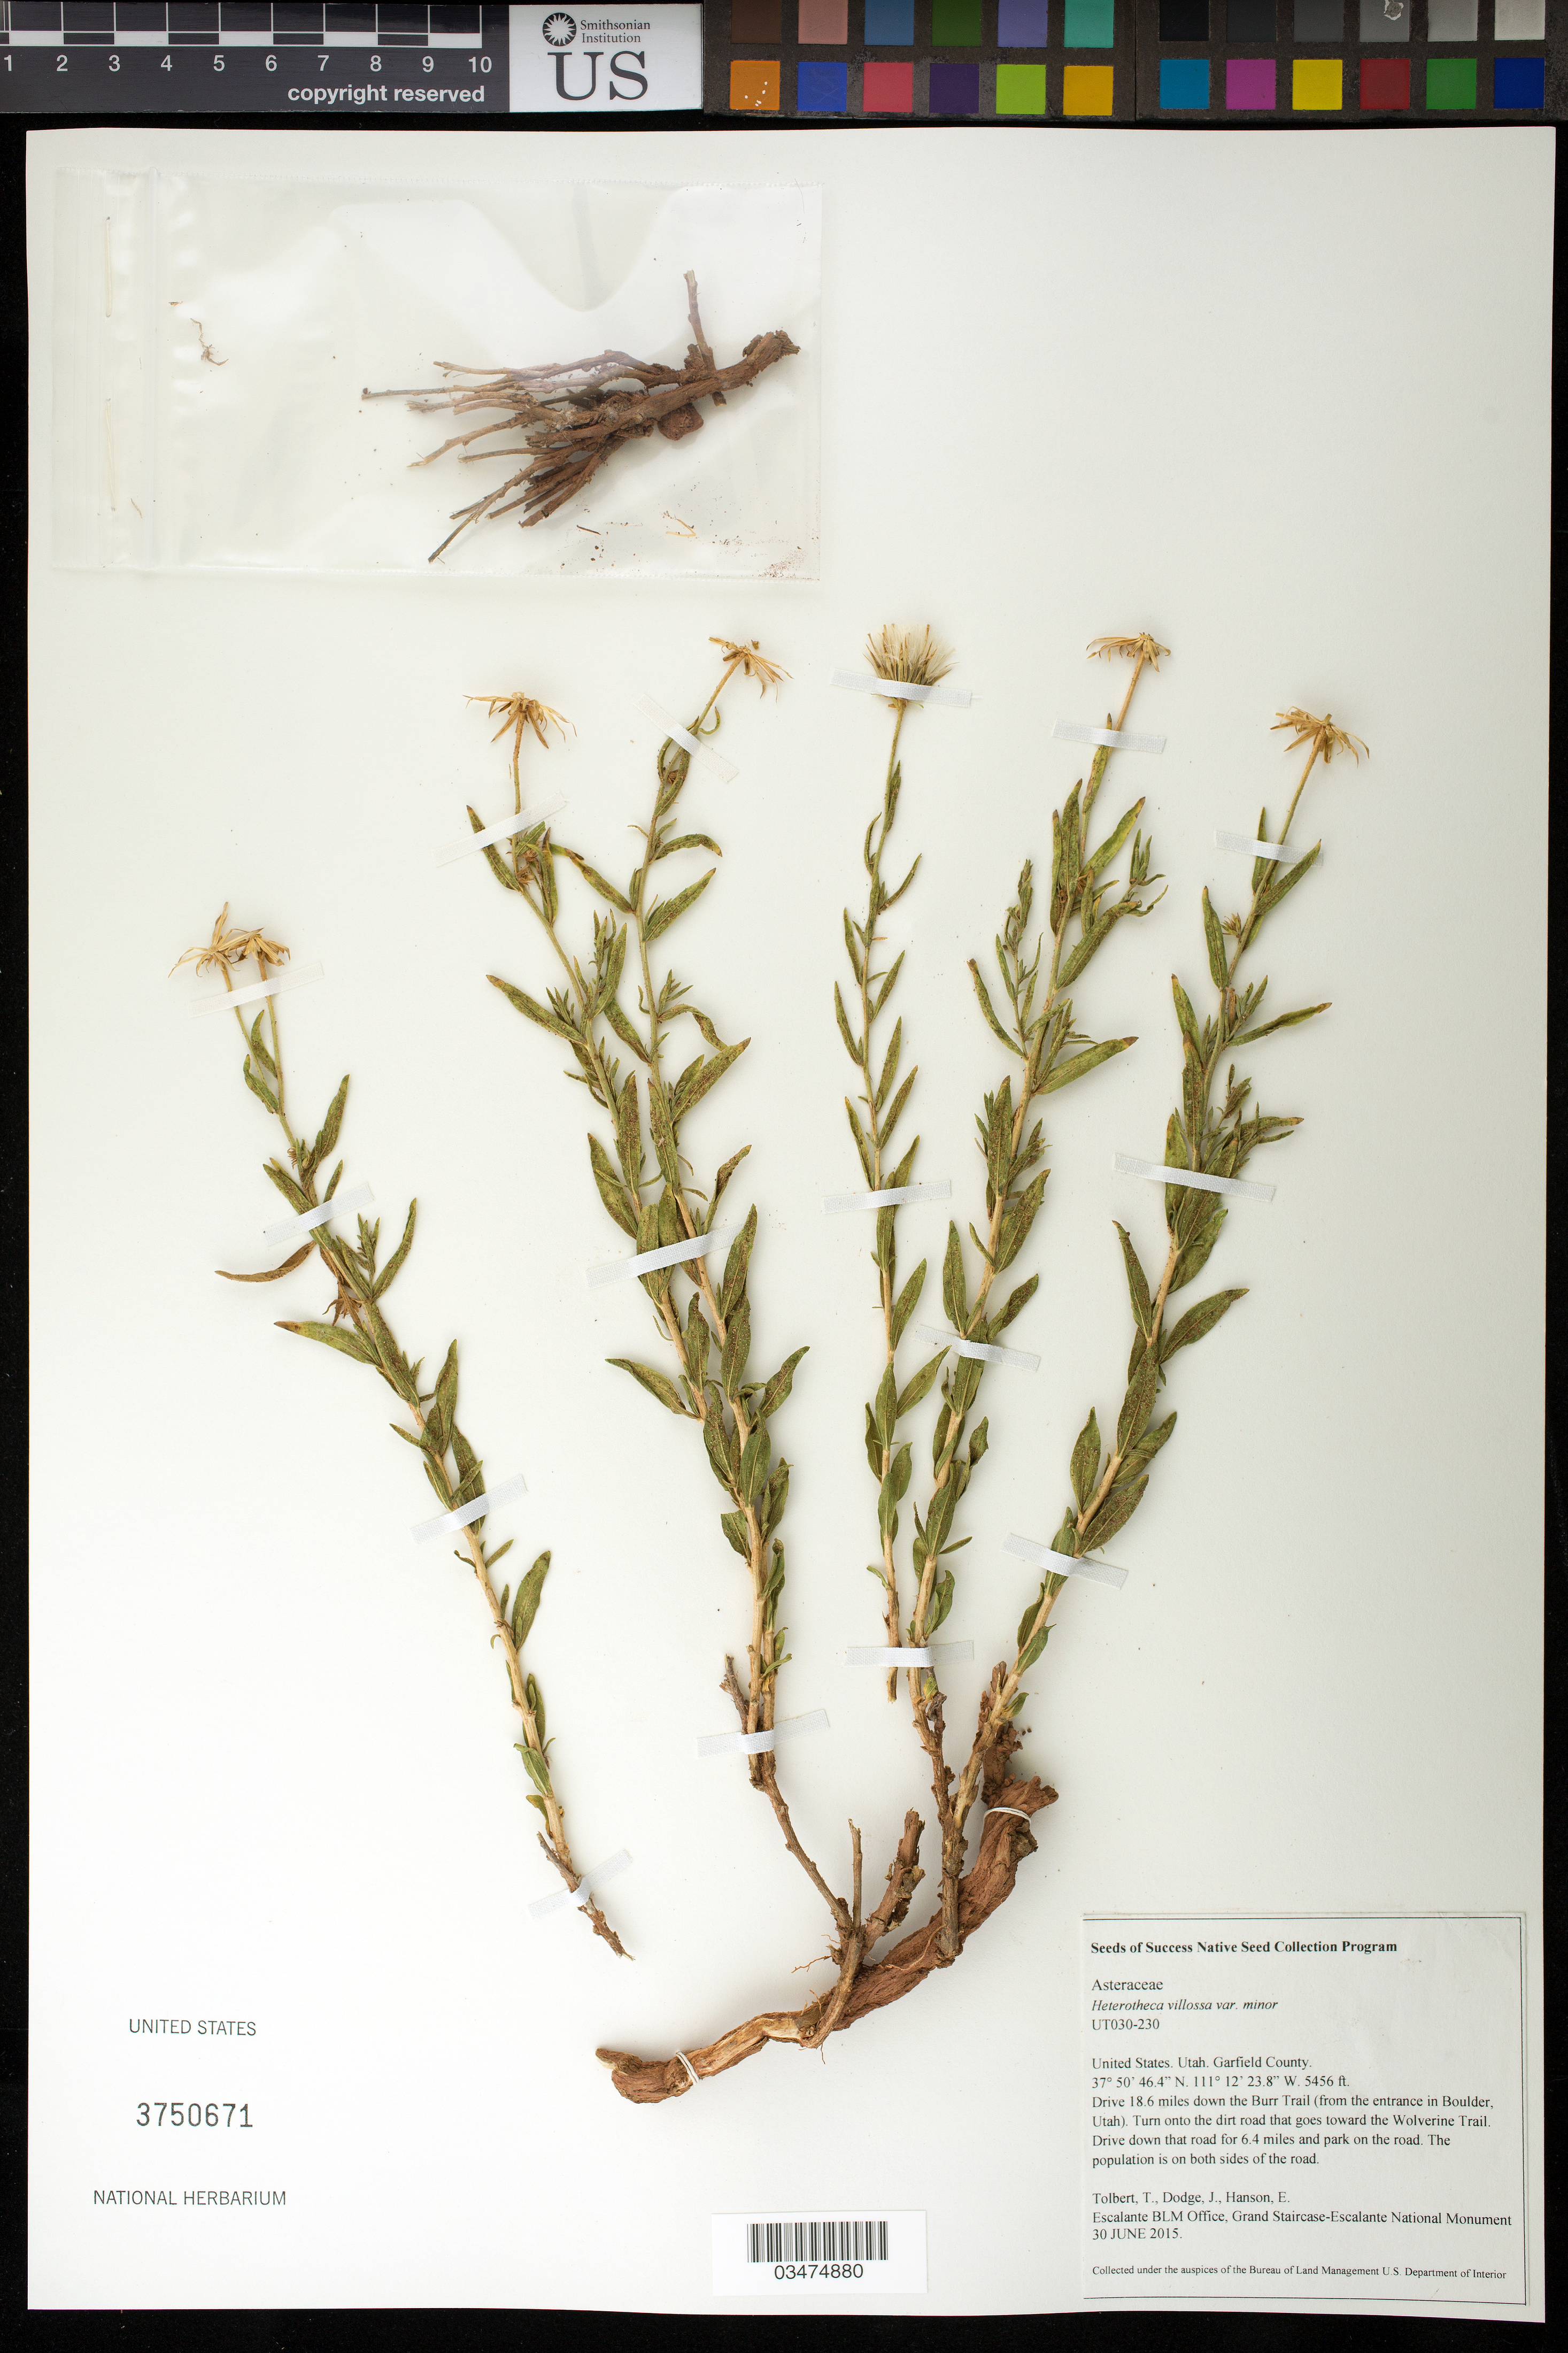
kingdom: Plantae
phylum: Tracheophyta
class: Magnoliopsida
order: Asterales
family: Asteraceae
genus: Heterotheca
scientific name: Heterotheca villosa var. minor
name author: (Hook.) Semple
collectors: T. Tolbert, J. Dodge & E. Hanson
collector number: UT030-230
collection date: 2015-06-30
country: United States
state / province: Utah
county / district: Garfield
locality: Both sides of the dirt road toward the Wolverine Trail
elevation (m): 1663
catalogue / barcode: US 3750671